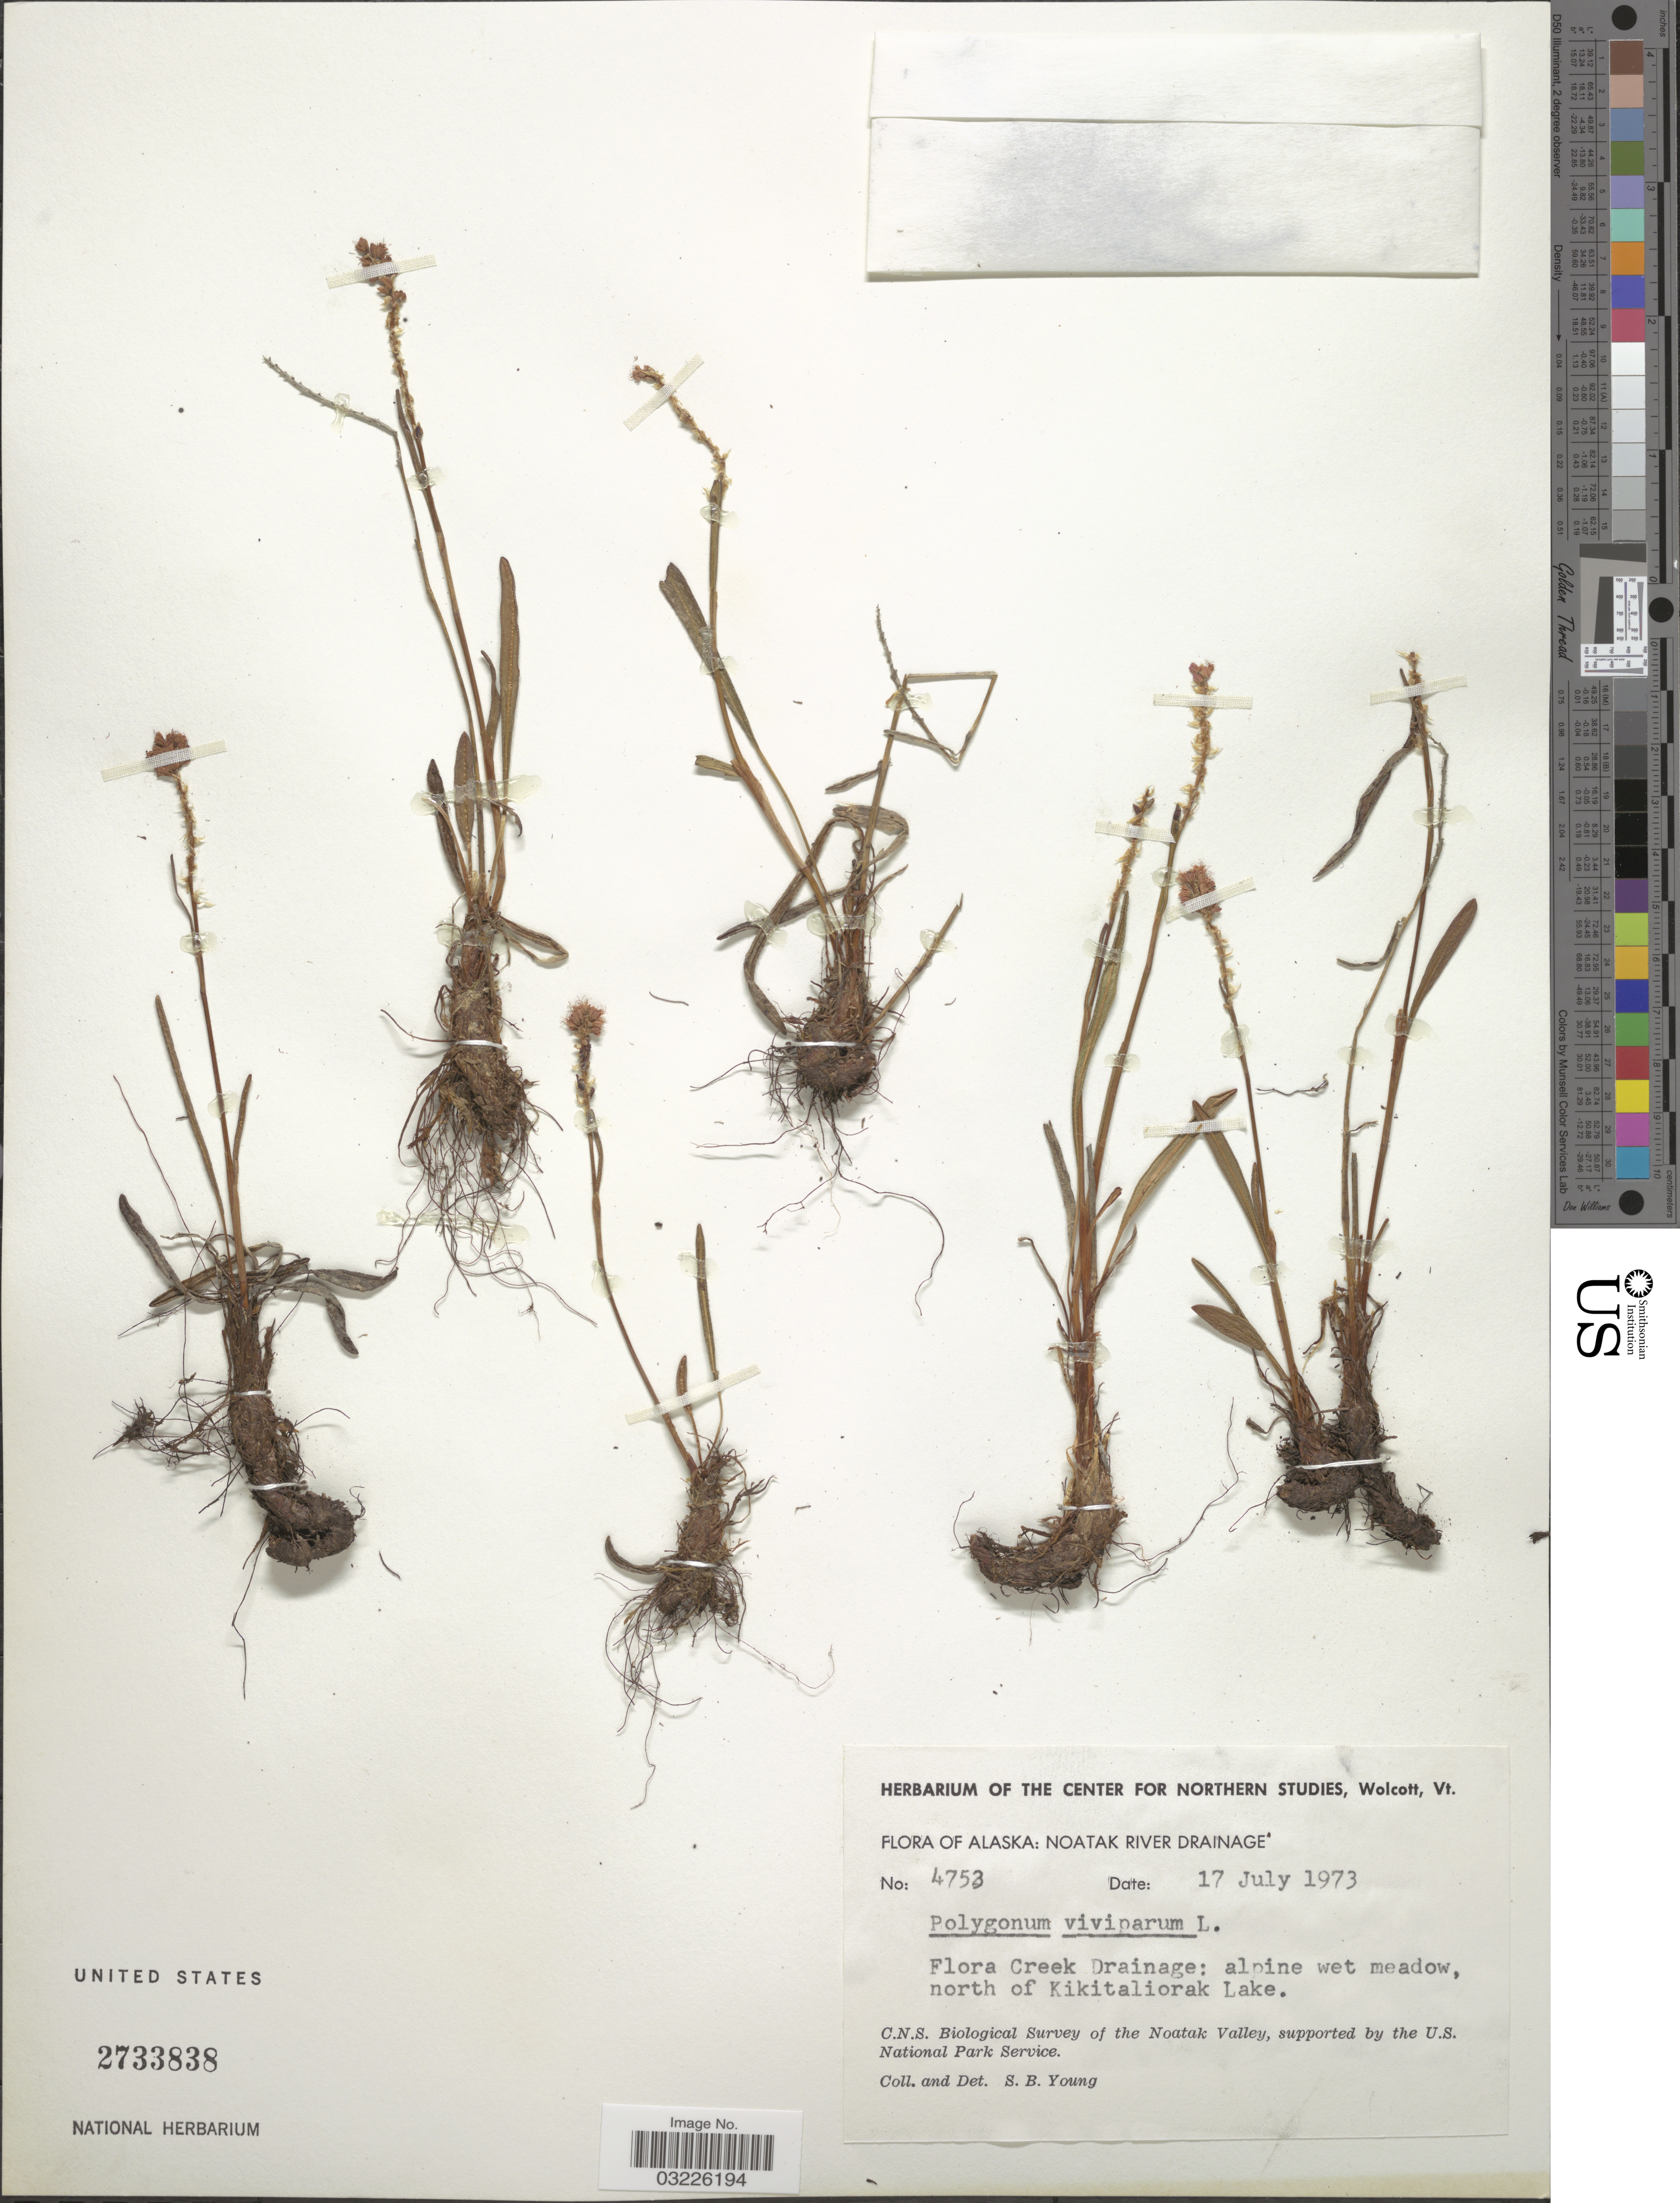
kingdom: Plantae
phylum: Tracheophyta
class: Magnoliopsida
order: Caryophyllales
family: Polygonaceae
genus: Bistorta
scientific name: Bistorta vivipara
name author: (L.) Delarbre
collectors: S. Young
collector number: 4753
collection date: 1973-07-17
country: United States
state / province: Alaska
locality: Noatak River Drainage. Flora Creek Drainage: north of of Kikitaliorak Lake. Noatak Valley.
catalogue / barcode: US 2733838